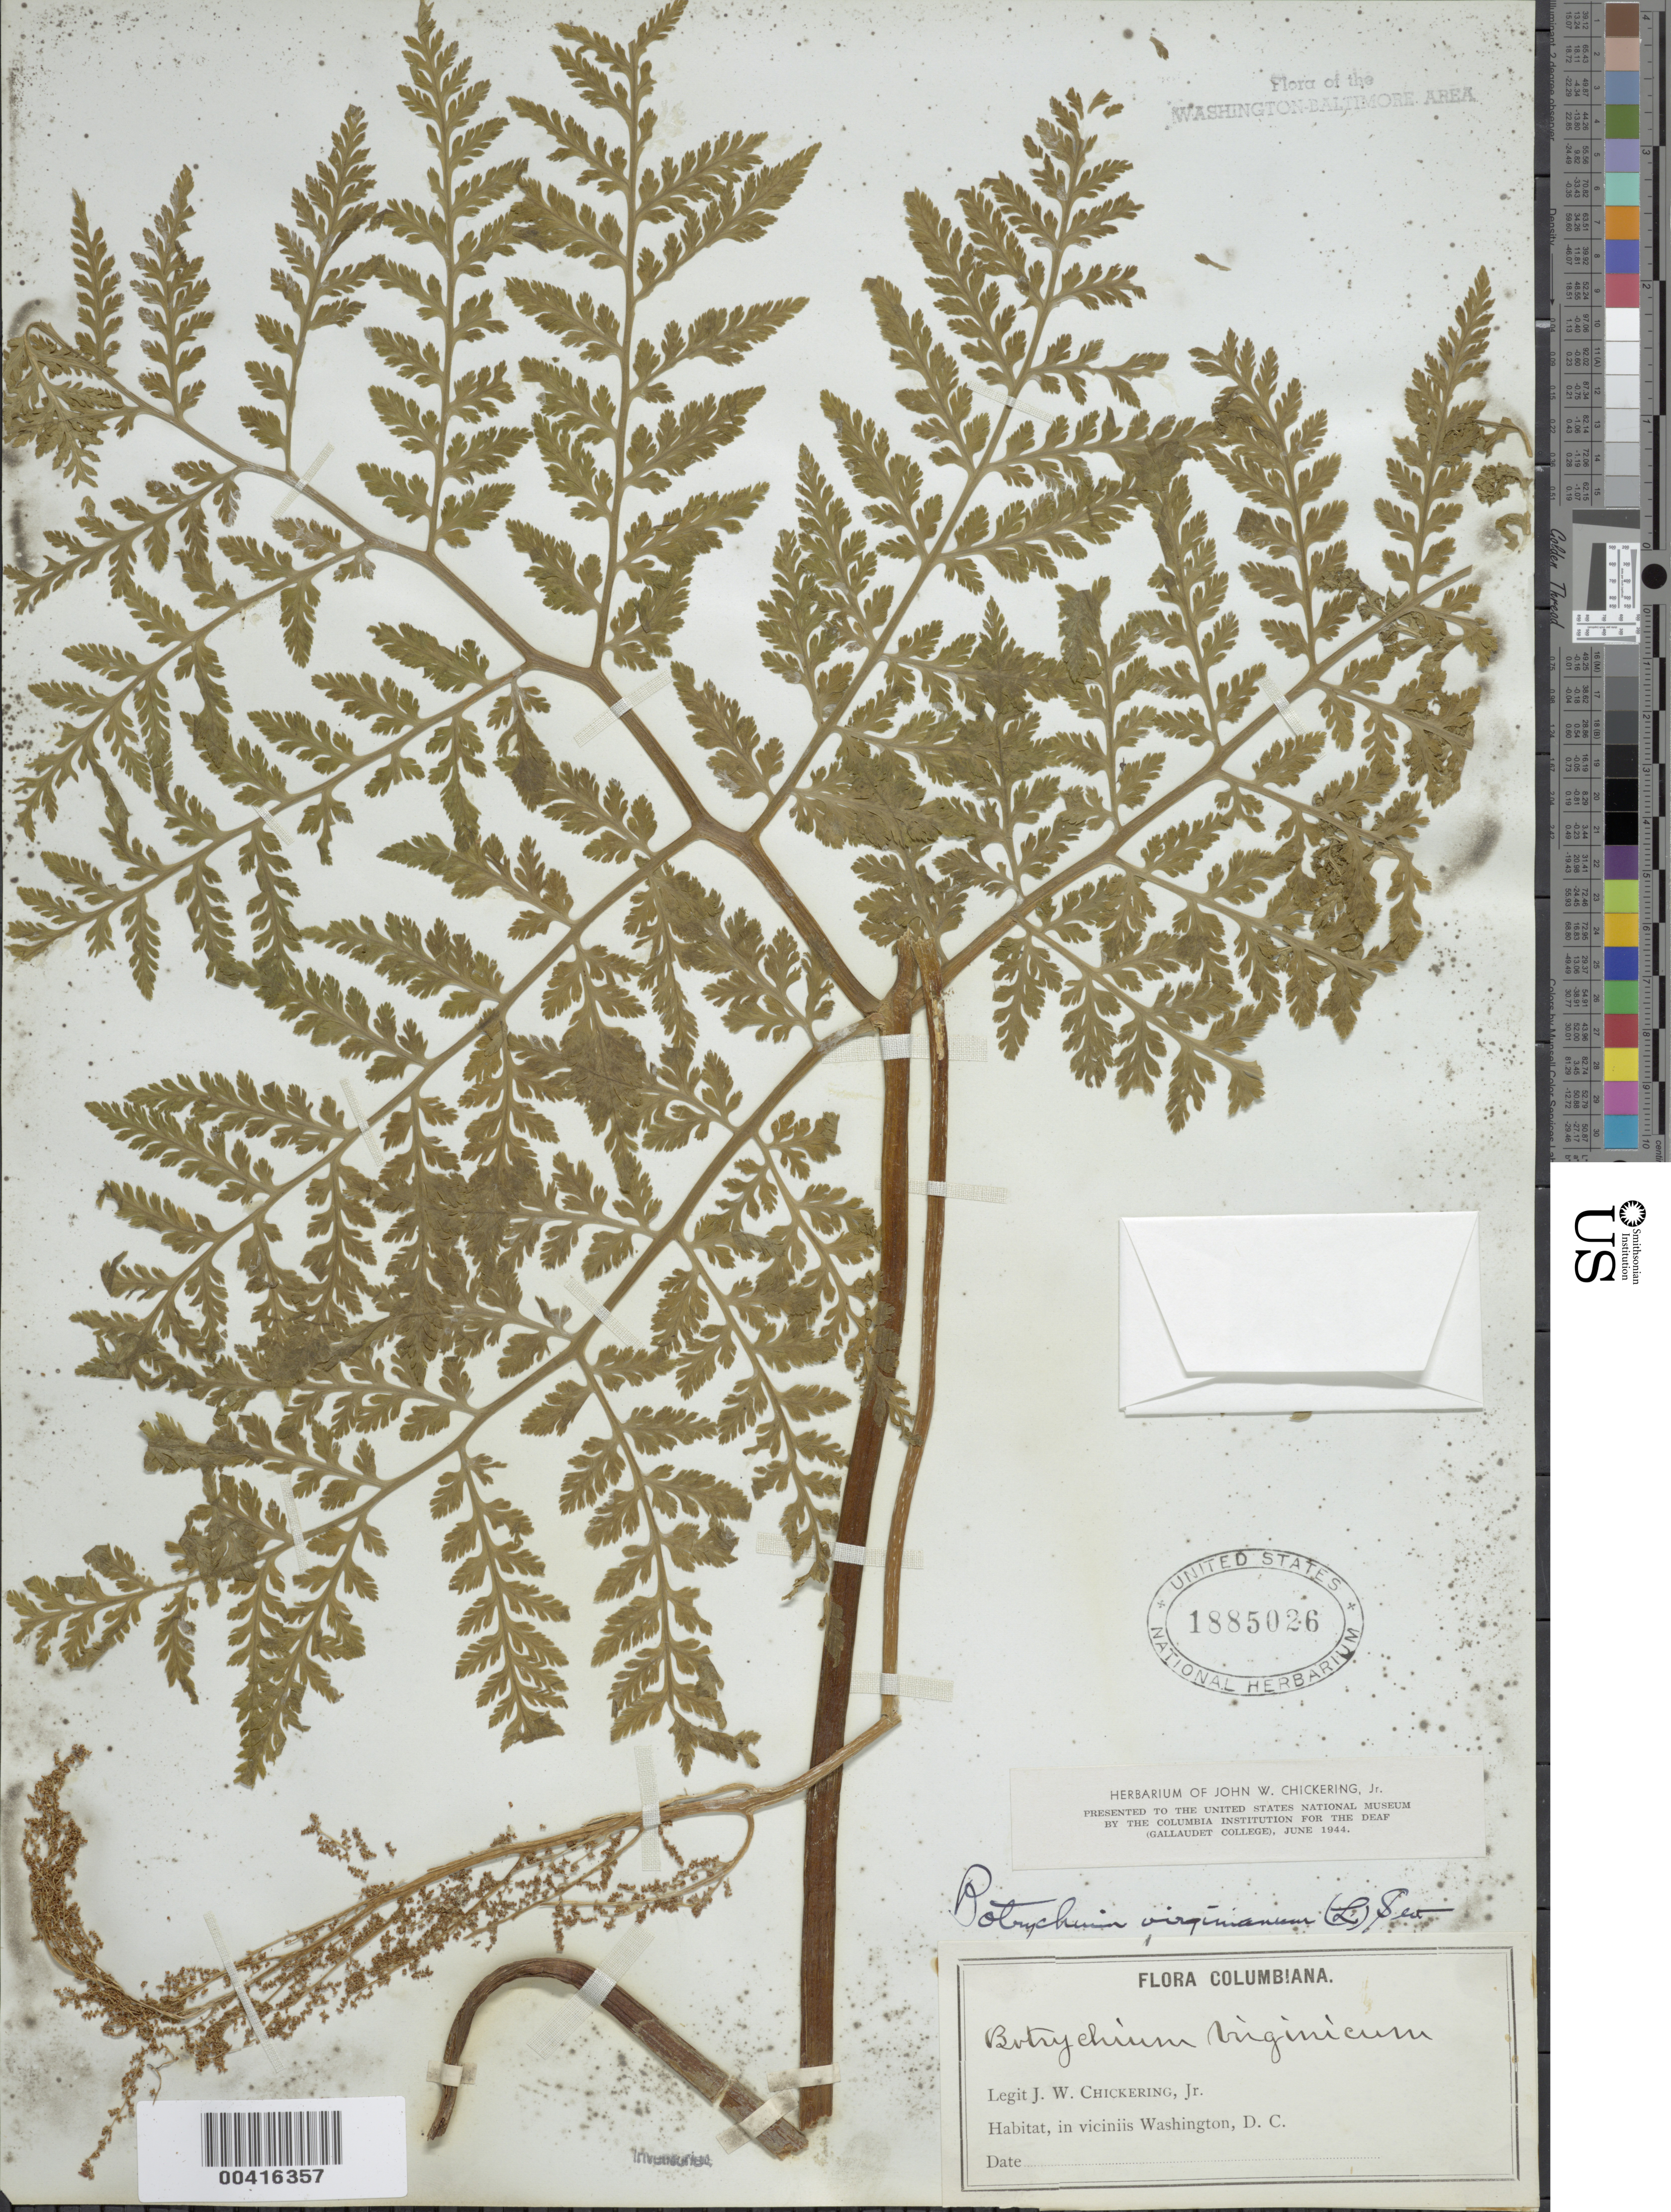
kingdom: Plantae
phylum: Tracheophyta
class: Polypodiopsida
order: Ophioglossales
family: Ophioglossaceae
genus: Botrychium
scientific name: Botrychium virginianum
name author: (L.) Sw.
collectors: J. W. Chickering Jr.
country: United States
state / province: District of Columbia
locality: Washington DC area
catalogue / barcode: US 1885026